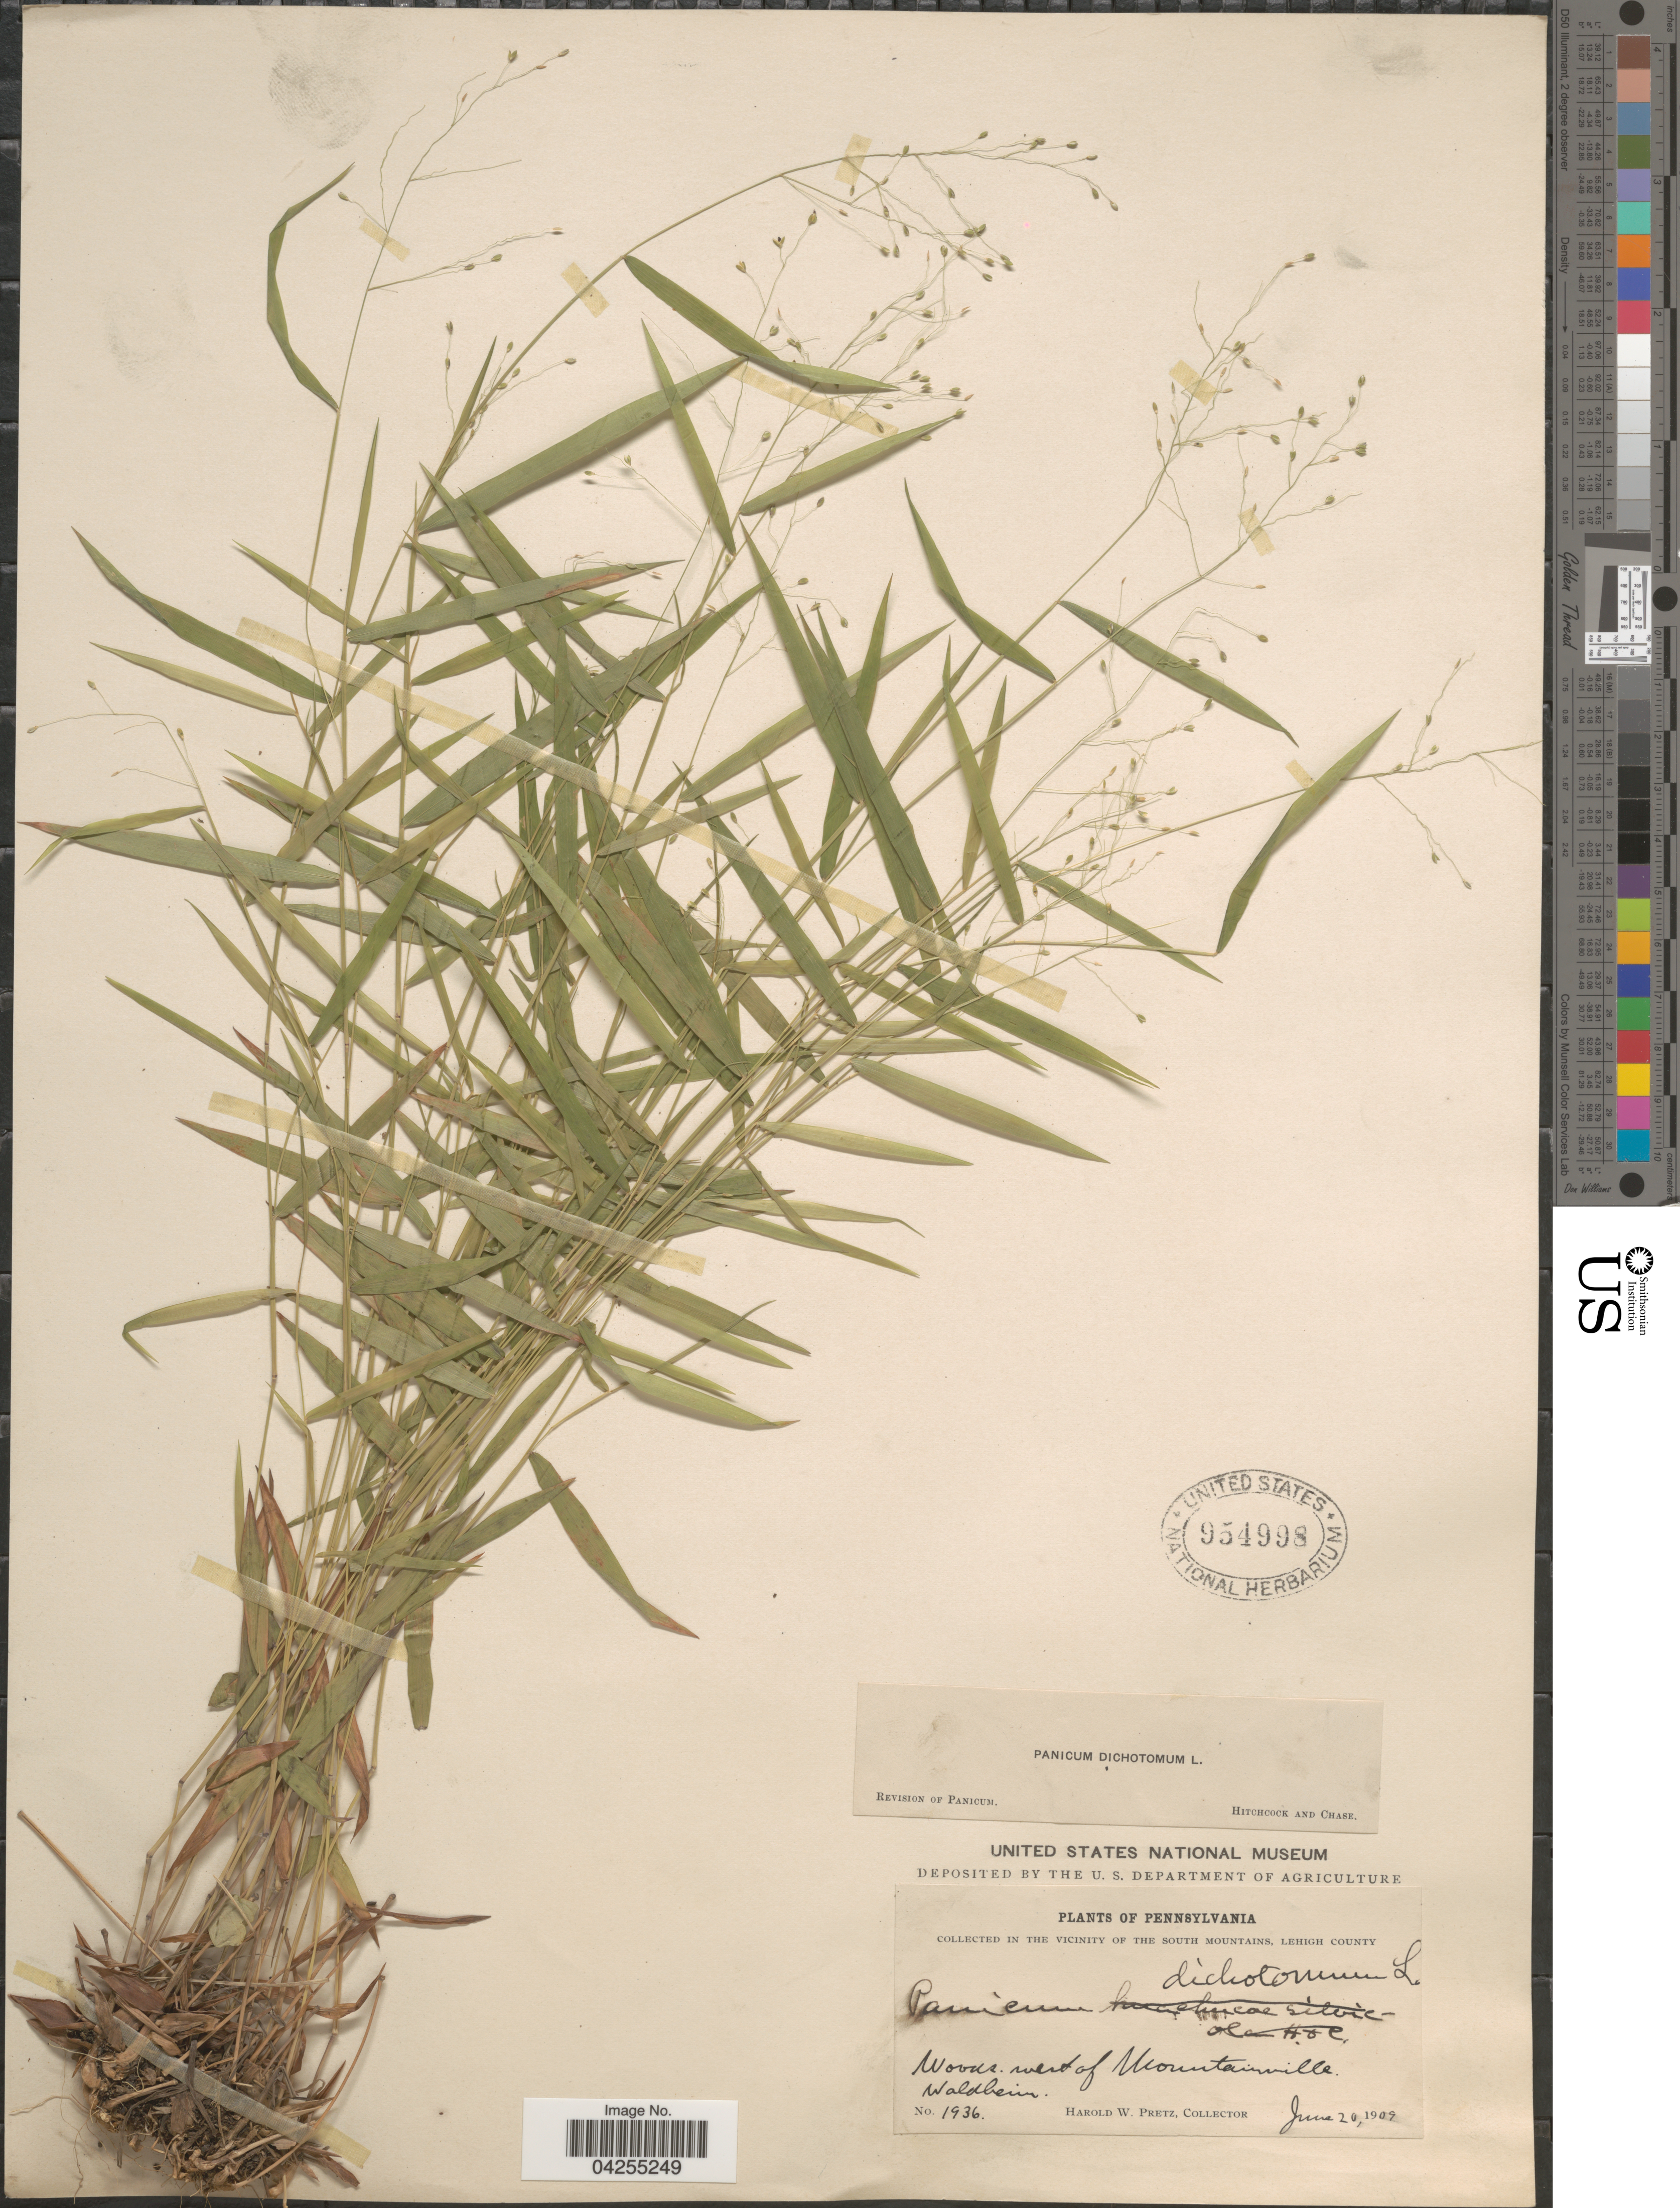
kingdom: Plantae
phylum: Tracheophyta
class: Liliopsida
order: Poales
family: Poaceae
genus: Dichanthelium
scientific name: Dichanthelium dichotomum var. dichotomum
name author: (L.) Gould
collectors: H. W. Pretz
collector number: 1936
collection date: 1909-06-20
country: United States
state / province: Pennsylvania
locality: In The Vicinity Of The South Mountains, Lehigh County. west of Mountainville. Waldhein.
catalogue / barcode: US 954998